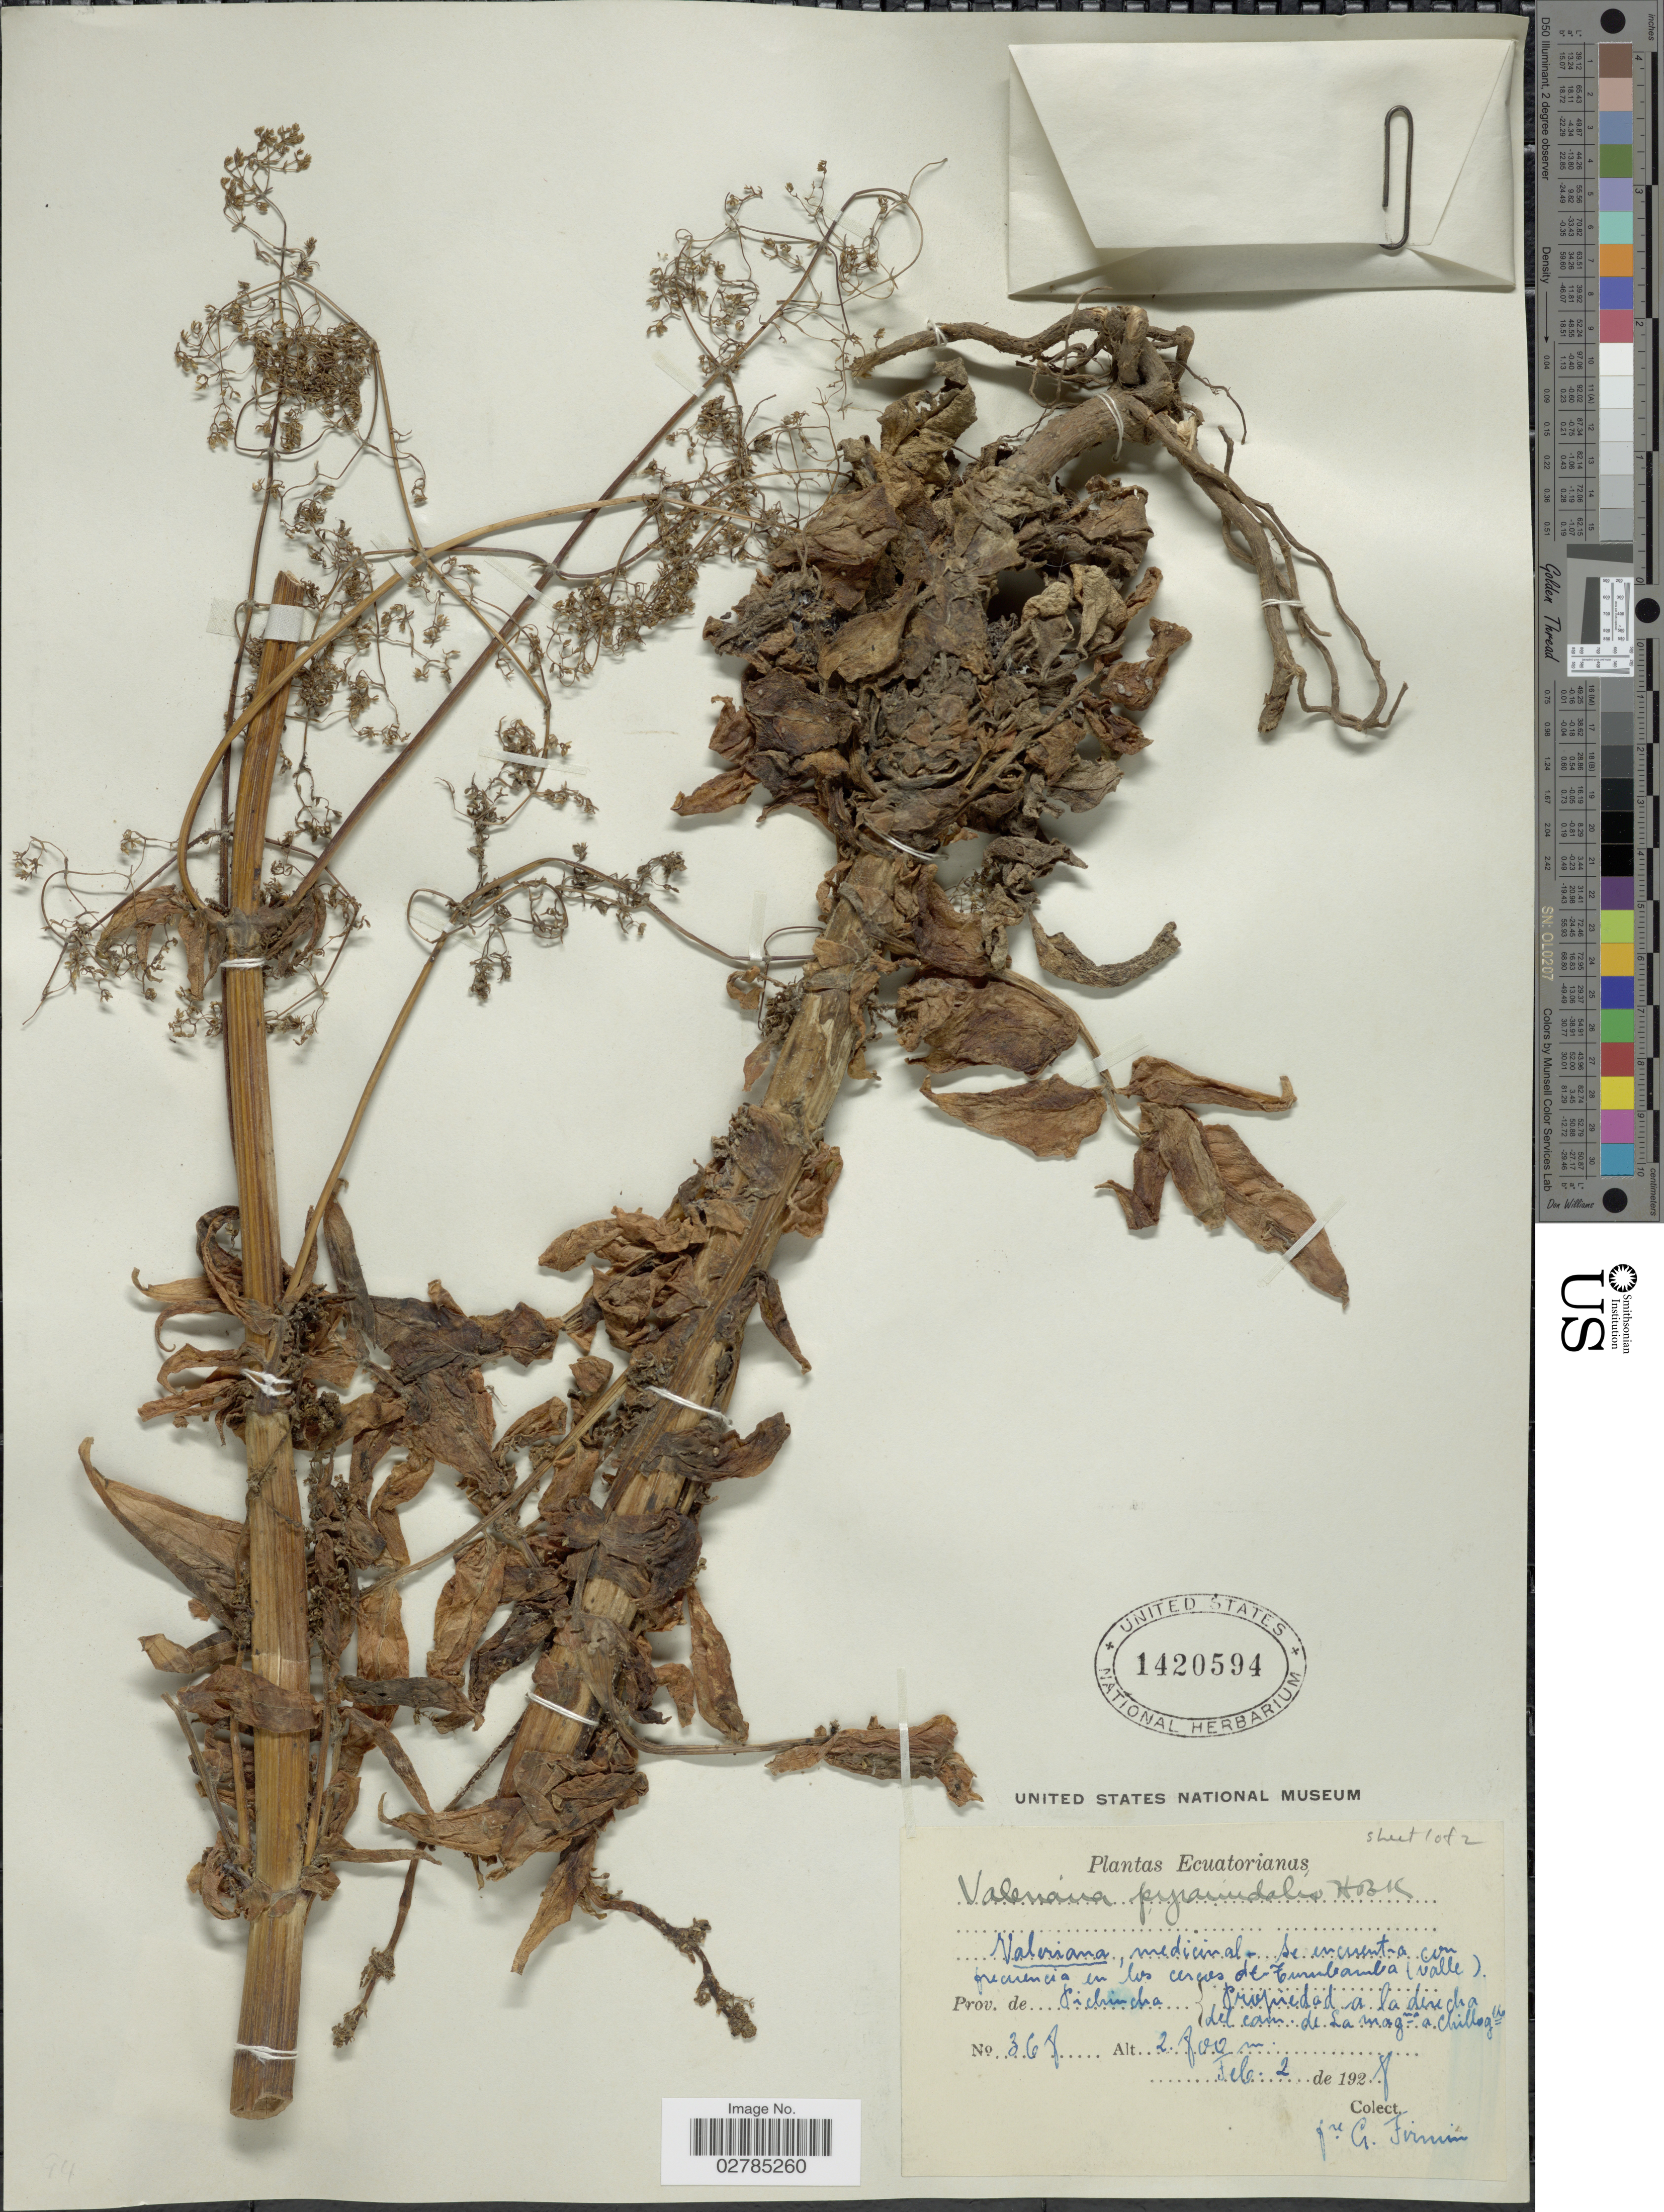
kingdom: Plantae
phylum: Tracheophyta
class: Magnoliopsida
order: Dipsacales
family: Caprifoliaceae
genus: Valeriana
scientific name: Valeriana pyramidalis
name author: Kunth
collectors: F. Firmin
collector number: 368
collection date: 1928-02-02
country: Ecuador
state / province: Pichincha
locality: Propiedad a la derecha del cam. de La Magna a Chillogllo.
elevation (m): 2800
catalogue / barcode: US 1420594